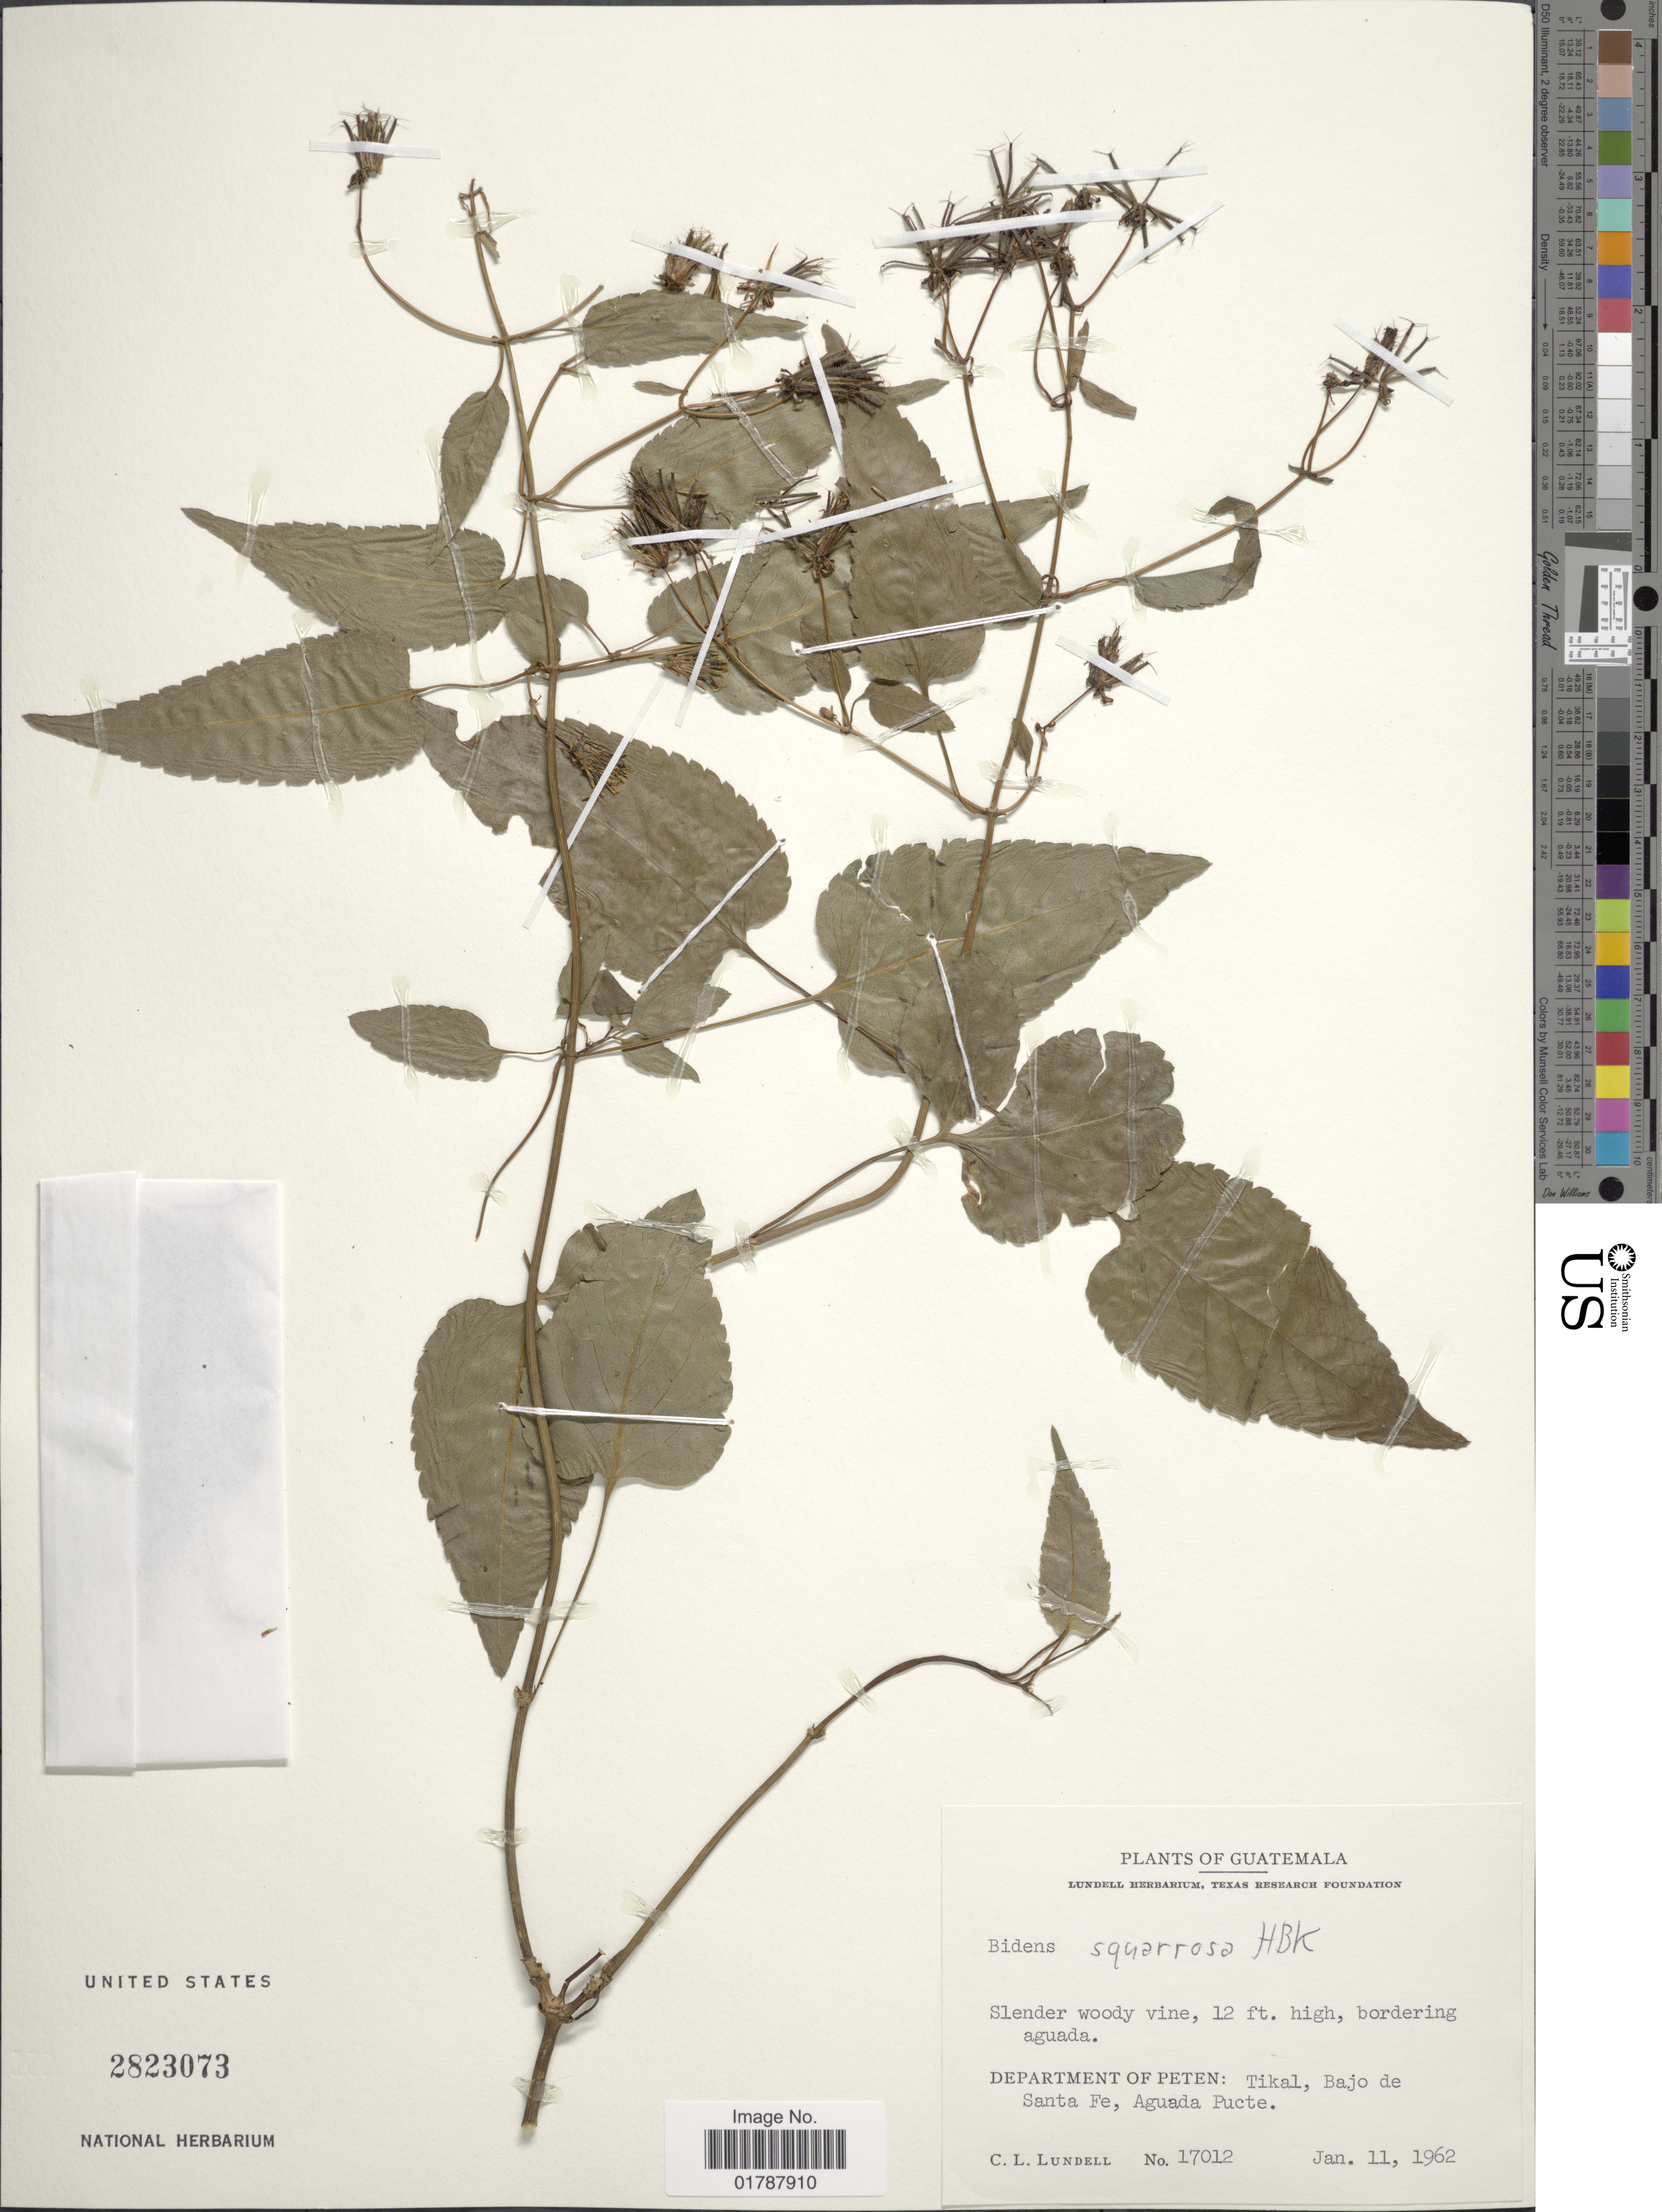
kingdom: Plantae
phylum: Tracheophyta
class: Magnoliopsida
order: Asterales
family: Asteraceae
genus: Bidens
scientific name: Bidens squarrosa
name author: Kunth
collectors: C. L. Lundell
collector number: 17012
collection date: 1962-01-11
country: Guatemala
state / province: El Petén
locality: Department of El Peten: Tikal, Bajo de Santa Fe, Aguada Pucte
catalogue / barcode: US 2823073